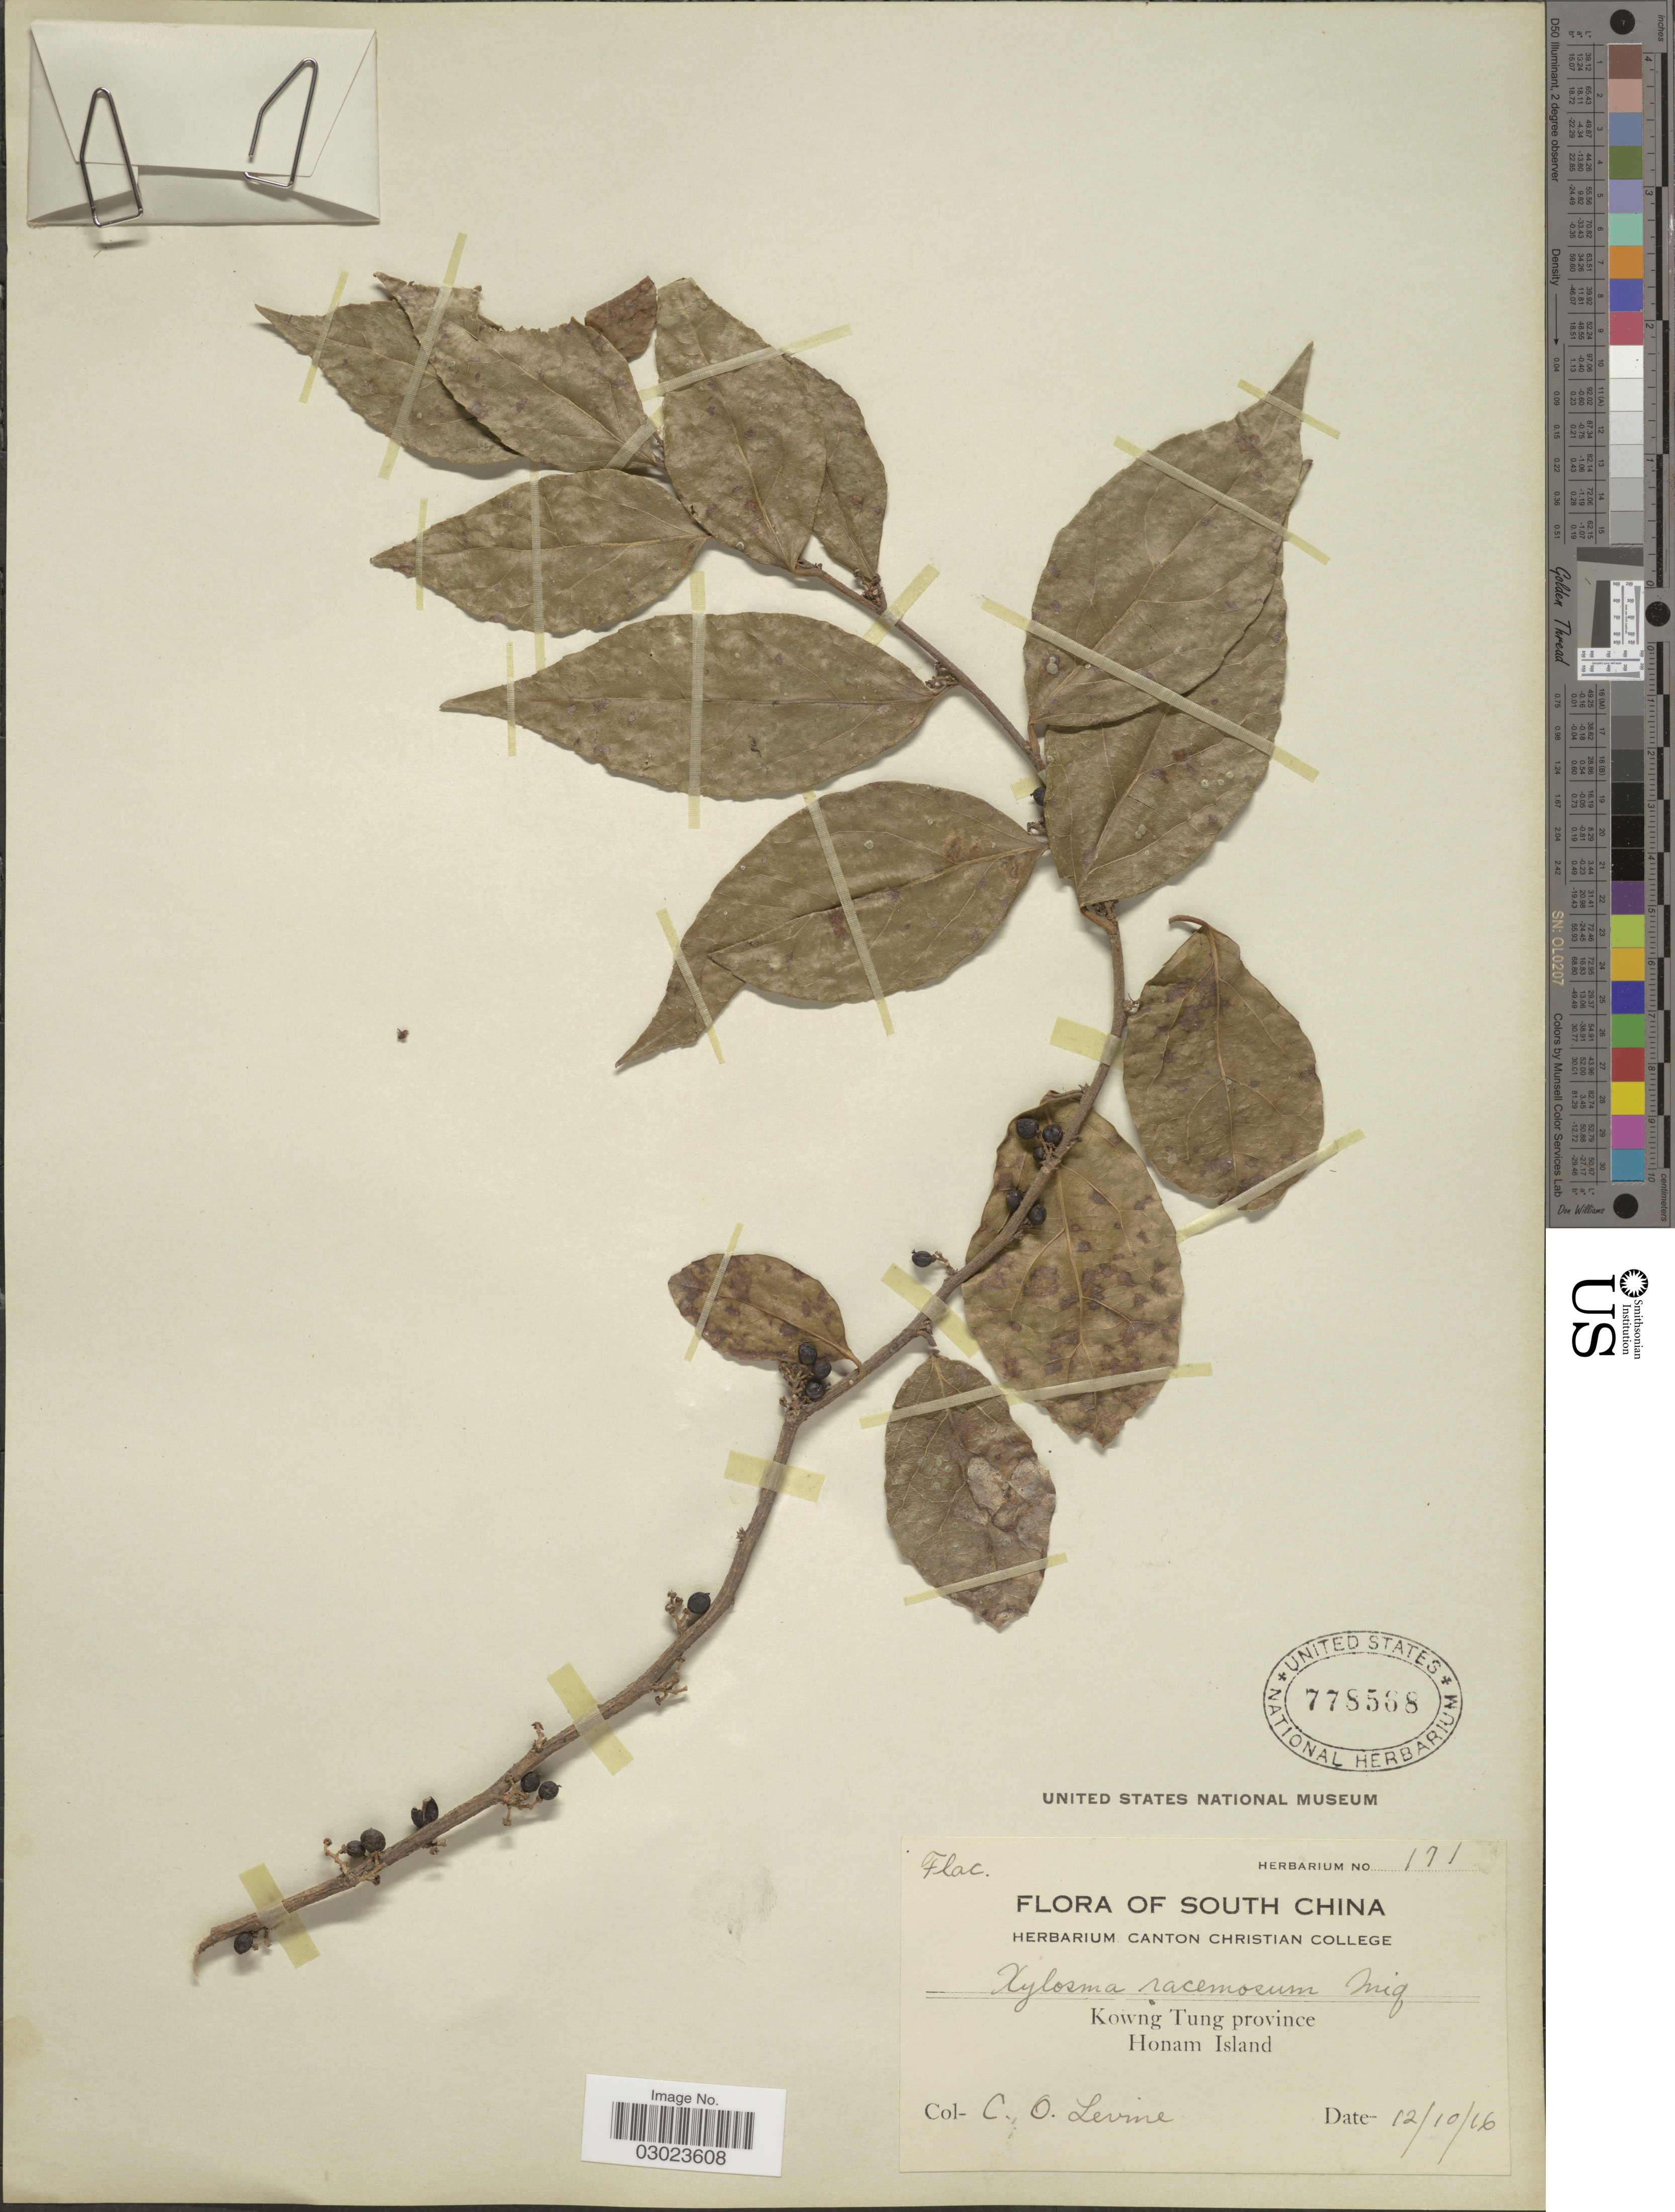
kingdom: Plantae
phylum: Tracheophyta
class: Magnoliopsida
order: Malpighiales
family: Salicaceae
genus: Xylosma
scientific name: Xylosma congesta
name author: (Lour.) Merr.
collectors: C. O. Levine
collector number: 171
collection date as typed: Transcribed d/m/y: 12/10/16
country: China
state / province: Guangdong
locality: Kowng Tung Province, Honam Island.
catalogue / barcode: US 778568